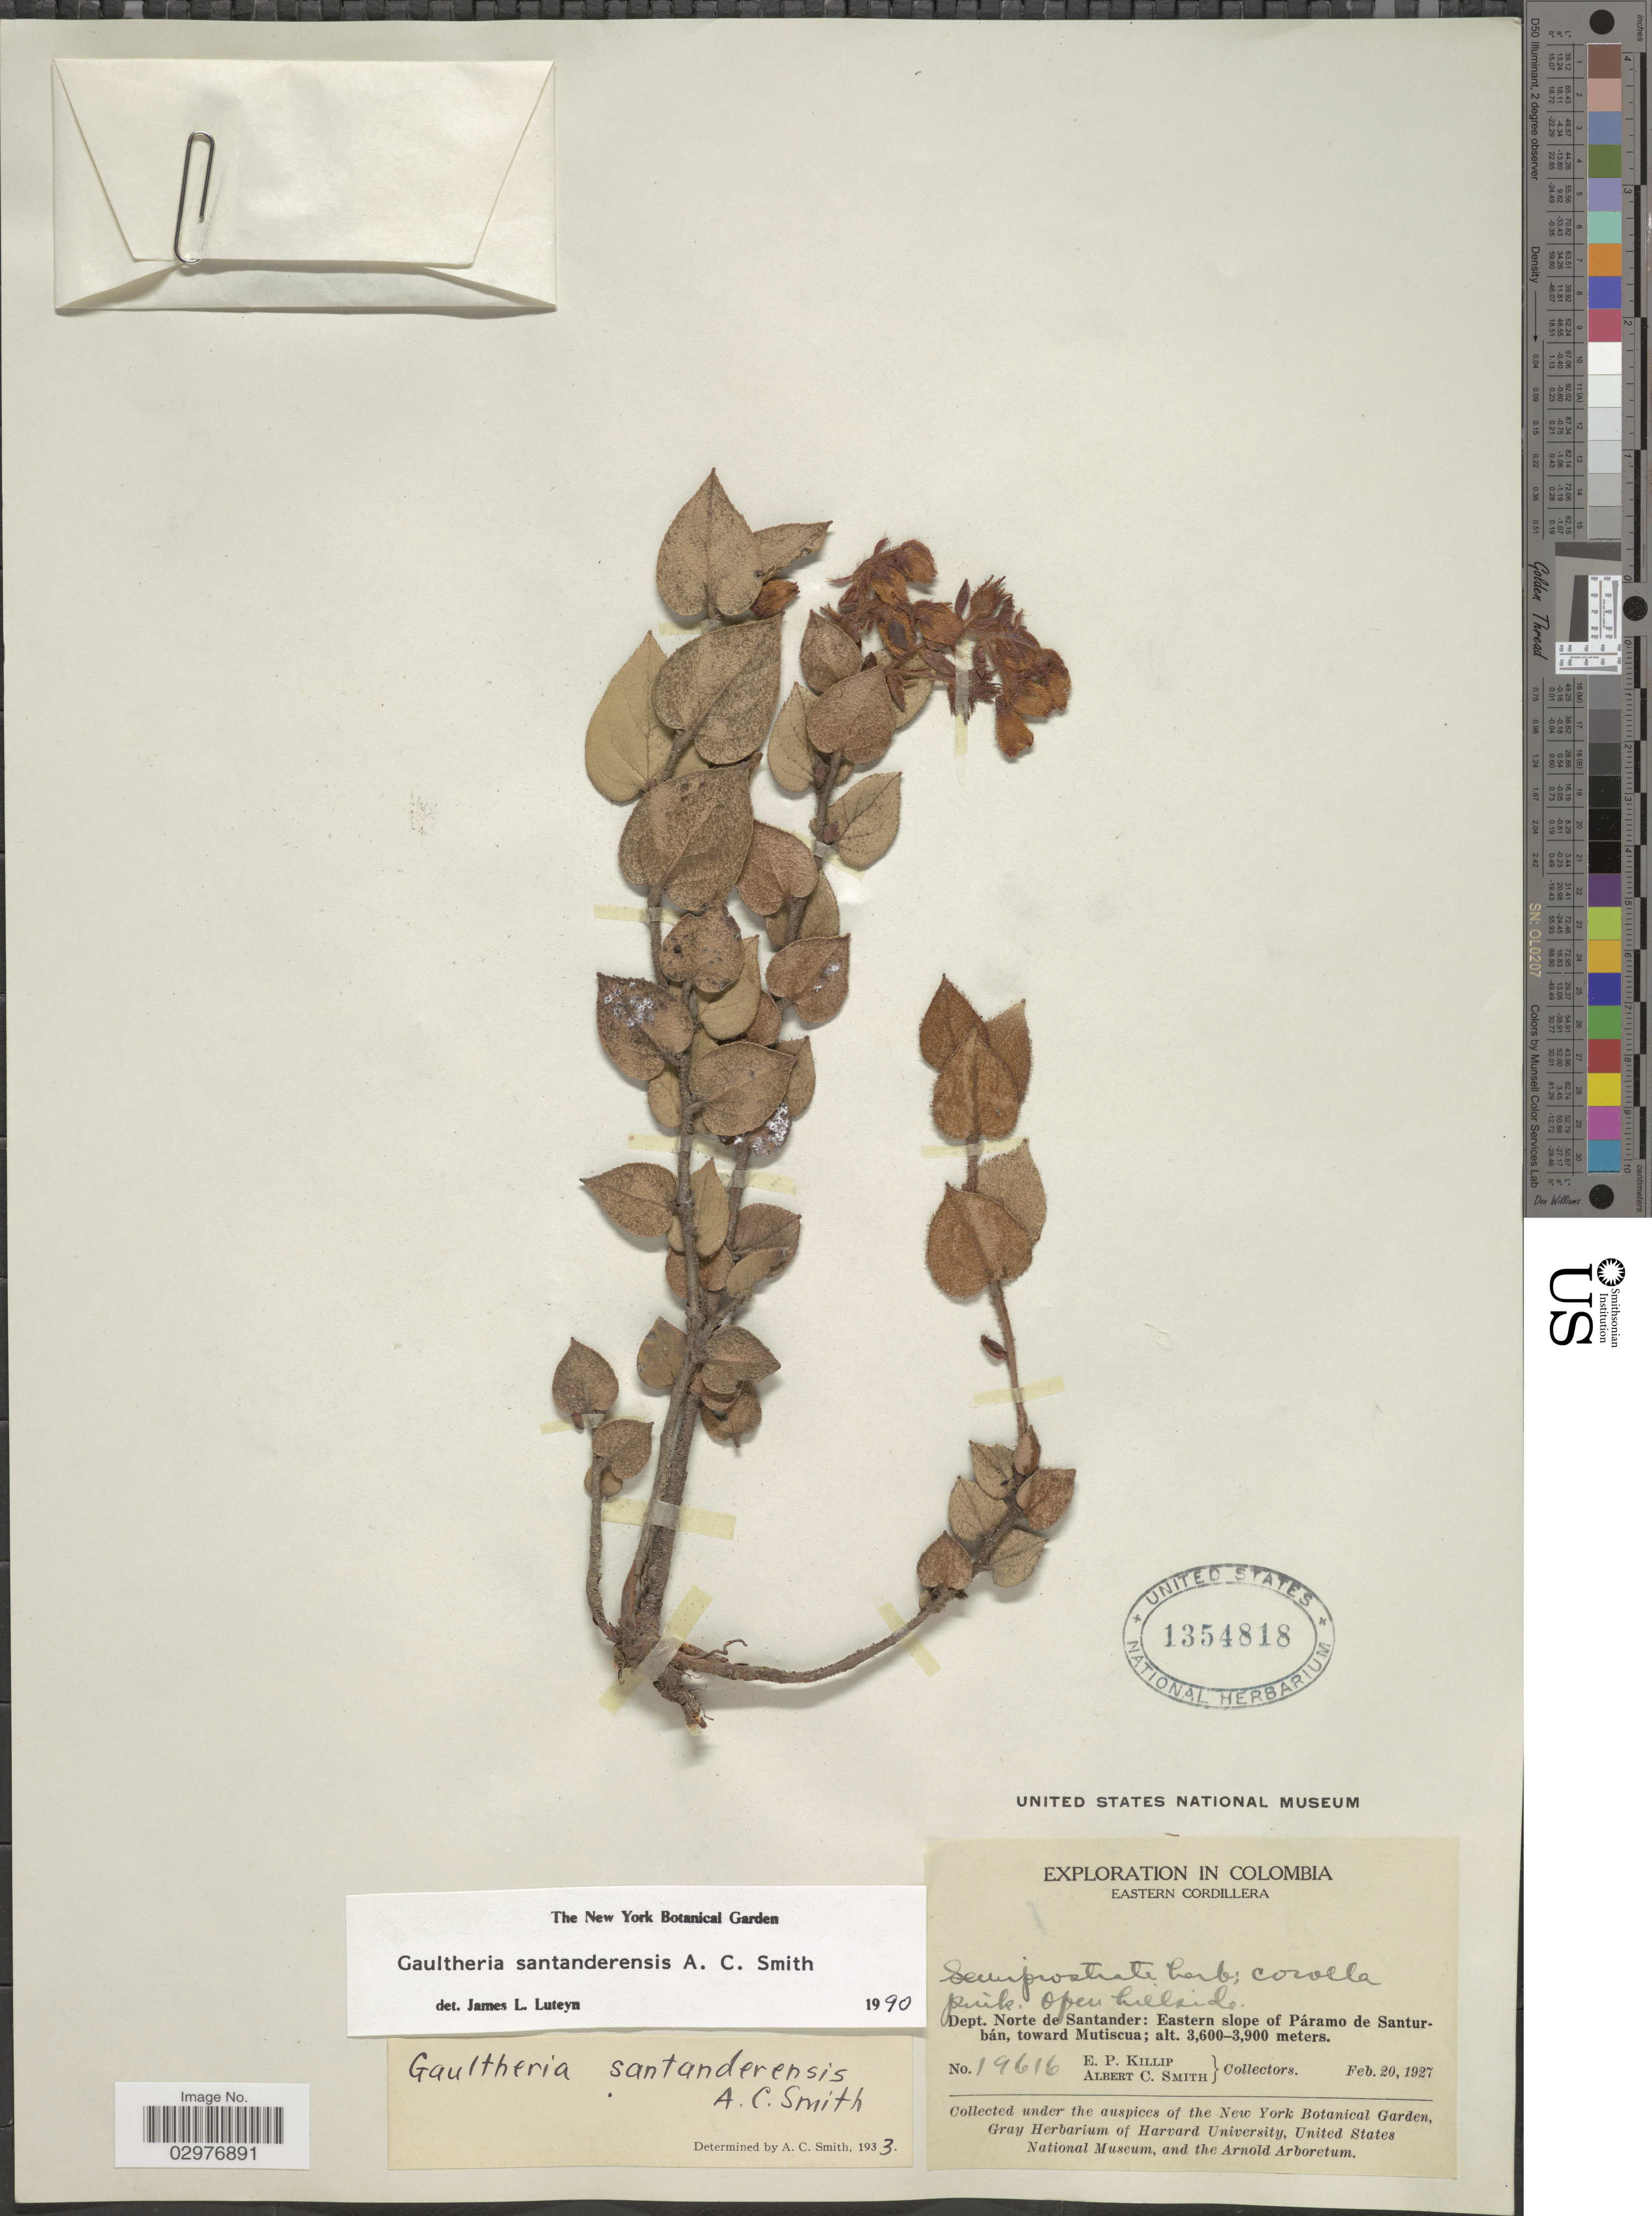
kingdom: Plantae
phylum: Tracheophyta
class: Magnoliopsida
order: Ericales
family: Ericaceae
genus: Gaultheria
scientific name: Gaultheria santanderensis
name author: A.C. Sm.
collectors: E. P. Killip & A. C. Smith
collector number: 19616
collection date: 1927-02-20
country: Colombia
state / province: Norte de Santander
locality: Eastern Cordillera. Dept. Norte de Santander: Eastern slope of Páramo de Santurbán, toward Mutisca.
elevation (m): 3600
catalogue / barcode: US 1354818